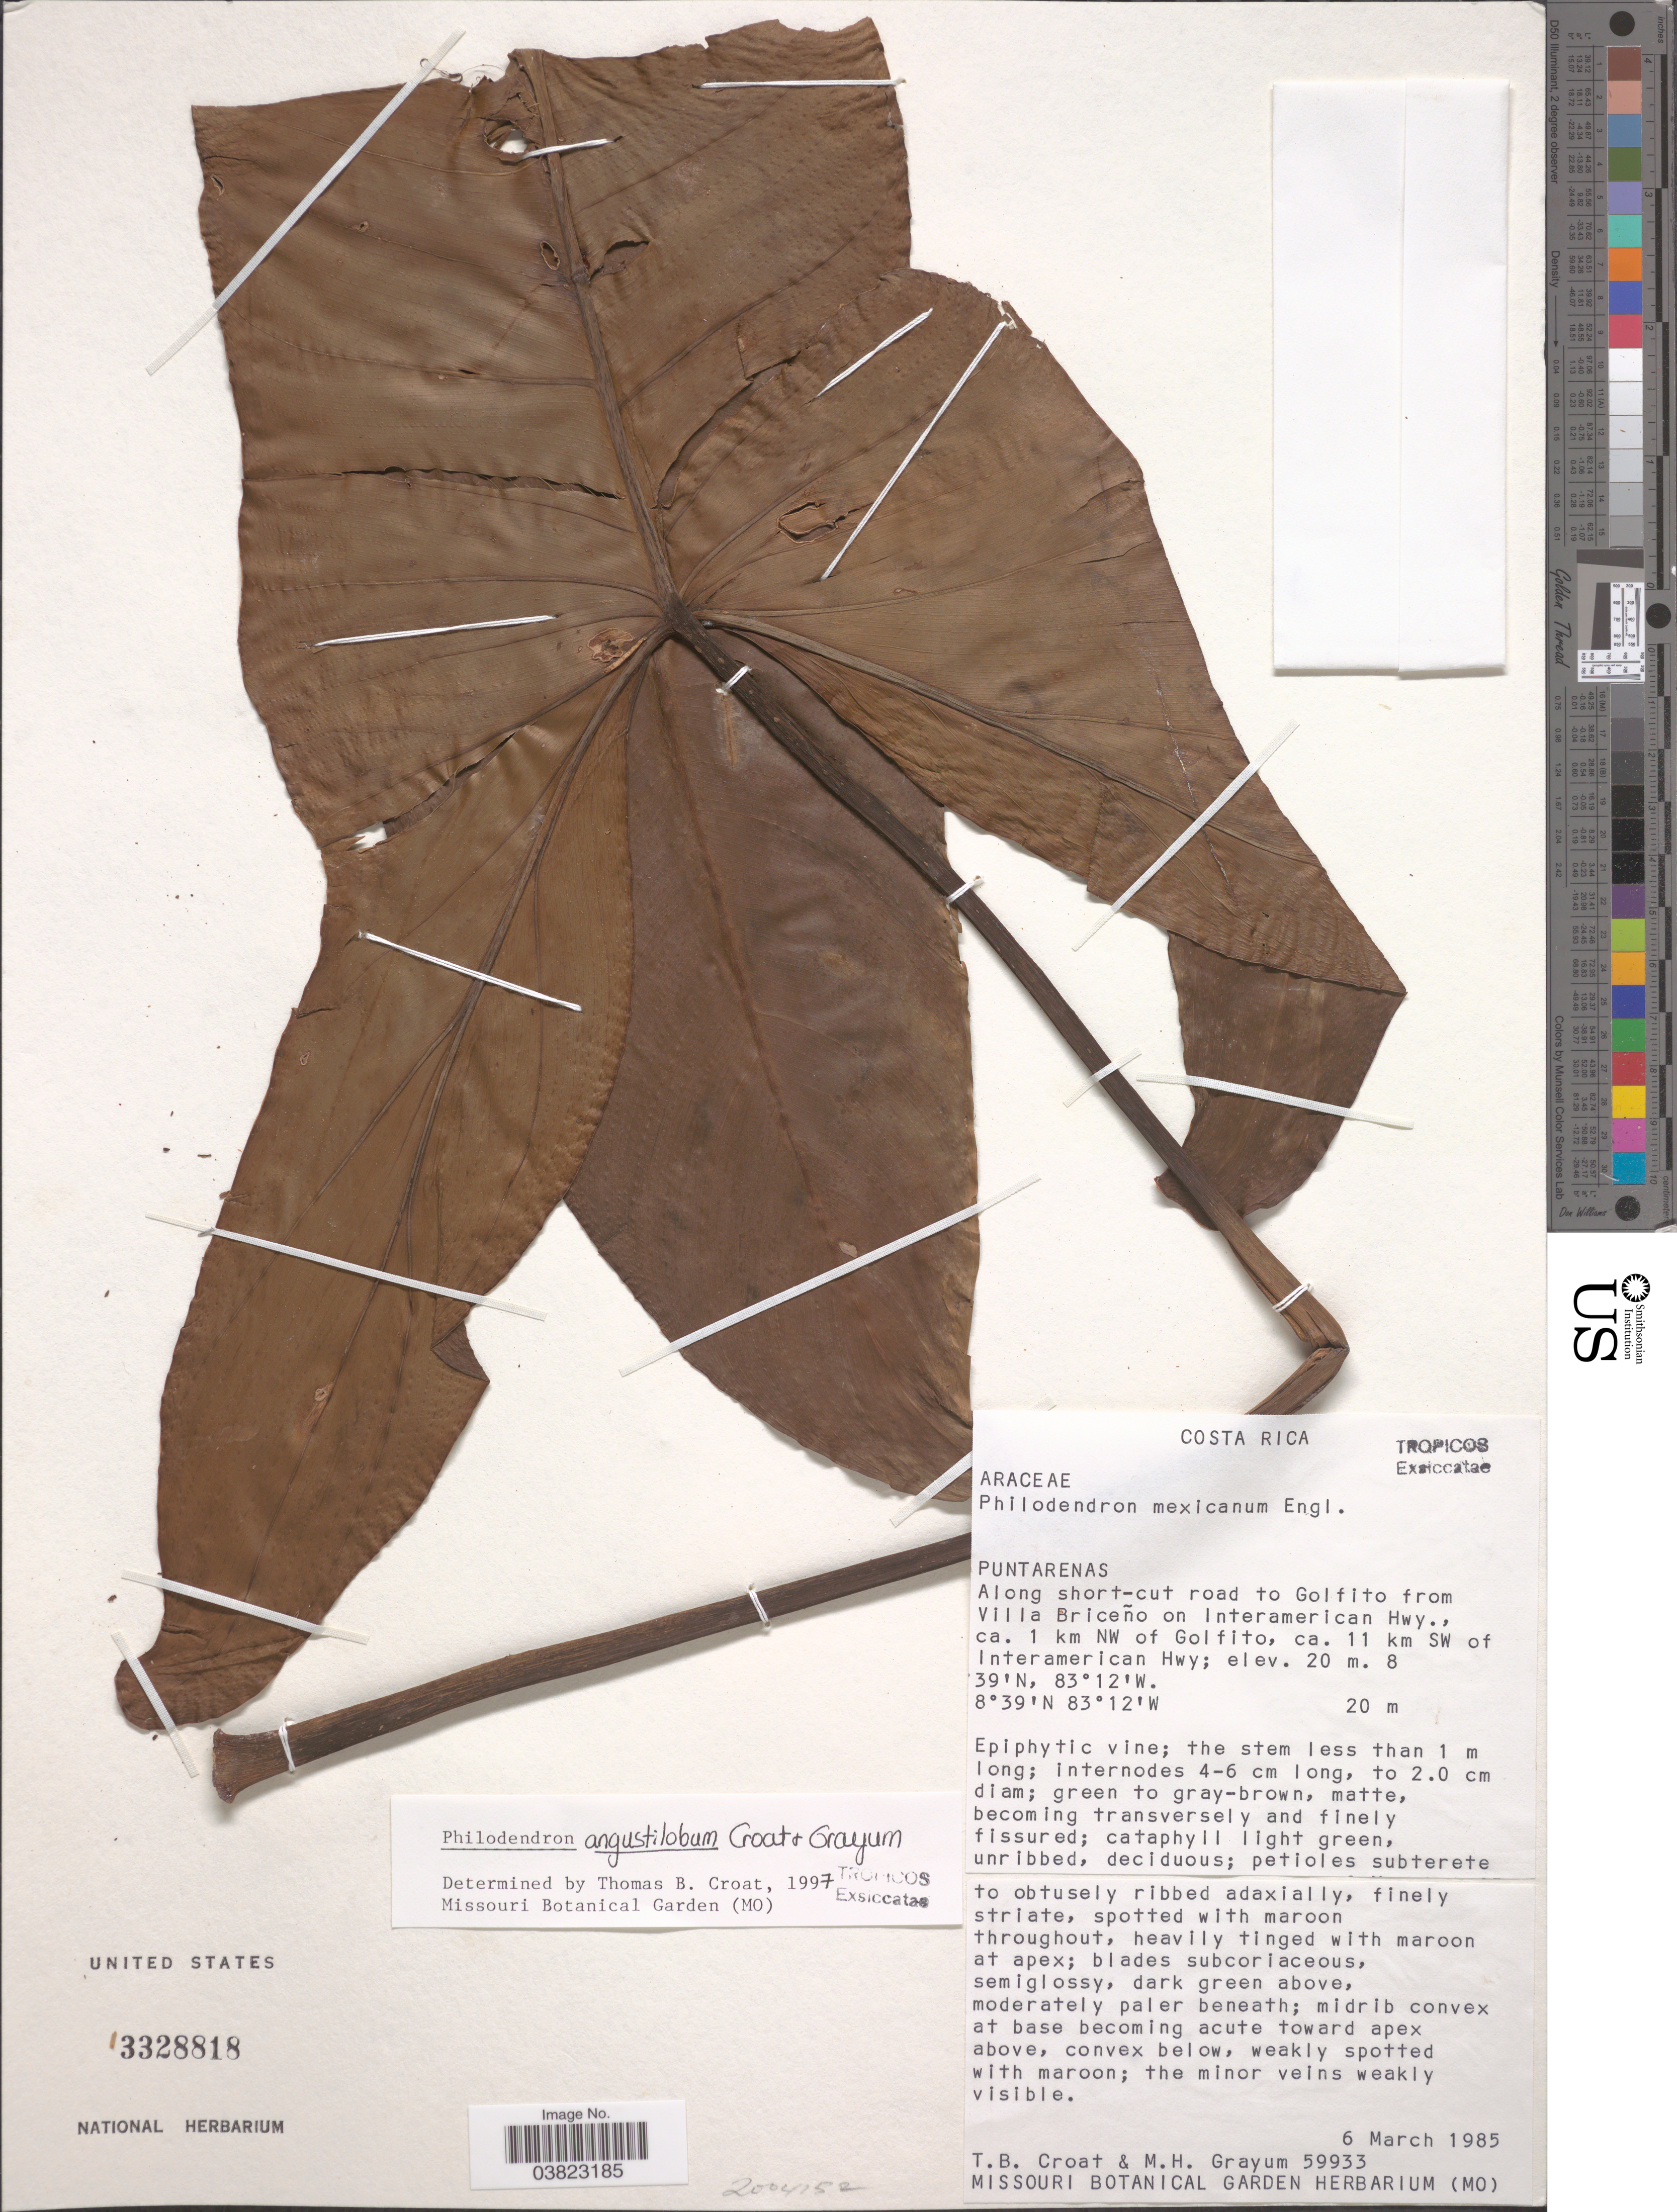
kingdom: Plantae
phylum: Tracheophyta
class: Liliopsida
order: Alismatales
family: Araceae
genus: Philodendron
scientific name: Philodendron angustilobum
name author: Croat & Grayum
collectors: T. B. Croat & M. H. Grayum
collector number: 59933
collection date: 1985-03-06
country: Costa Rica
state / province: Puntarenas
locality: Along short-cut road to Golfito from Villa Briceño on Interamerican Hwy., ca. 1 km NW of Golfito, ca. 11 km SW of Interamerican Hwy.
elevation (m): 20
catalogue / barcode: US 3328818